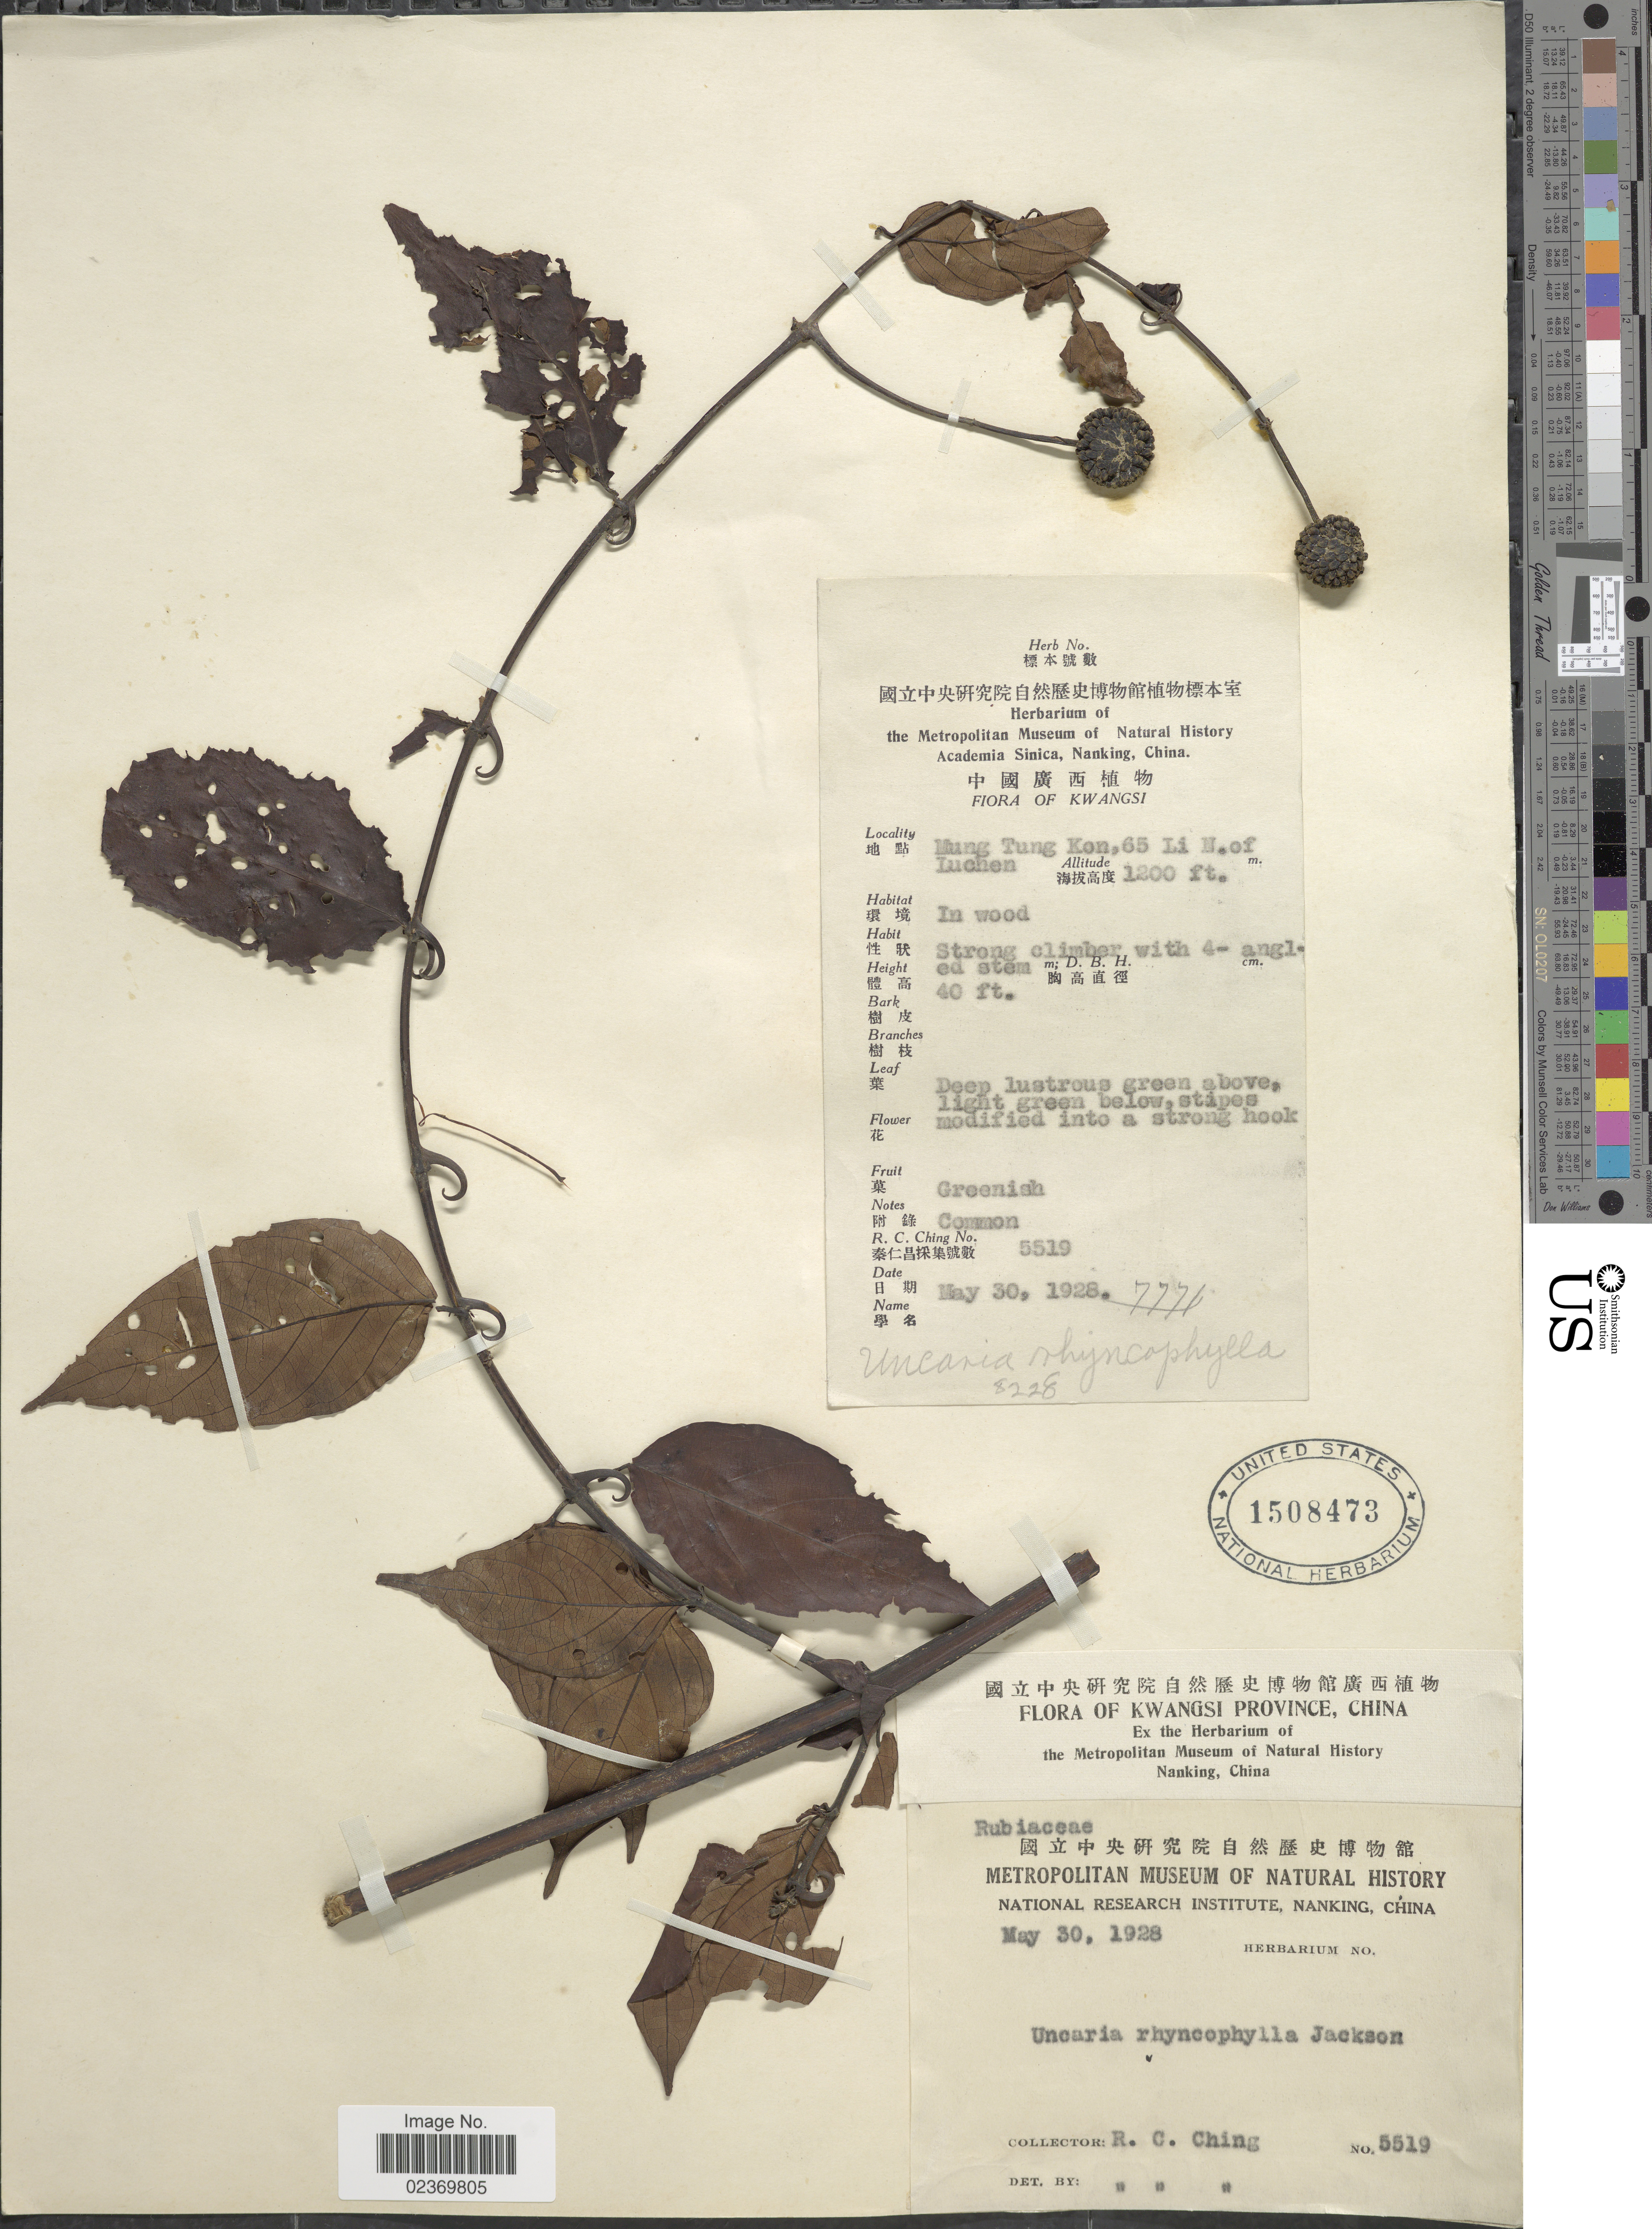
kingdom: Plantae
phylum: Tracheophyta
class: Magnoliopsida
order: Gentianales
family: Rubiaceae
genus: Uncaria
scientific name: Uncaria rhynchophylla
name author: (Miq.) Miq. ex Havil.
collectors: R. C. Ching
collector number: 5519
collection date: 1928-05-30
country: China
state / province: Guangxi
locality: Kwangsi, Mung Tung Kon, 65 Li N. of Luchen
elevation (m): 366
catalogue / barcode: US 1508473